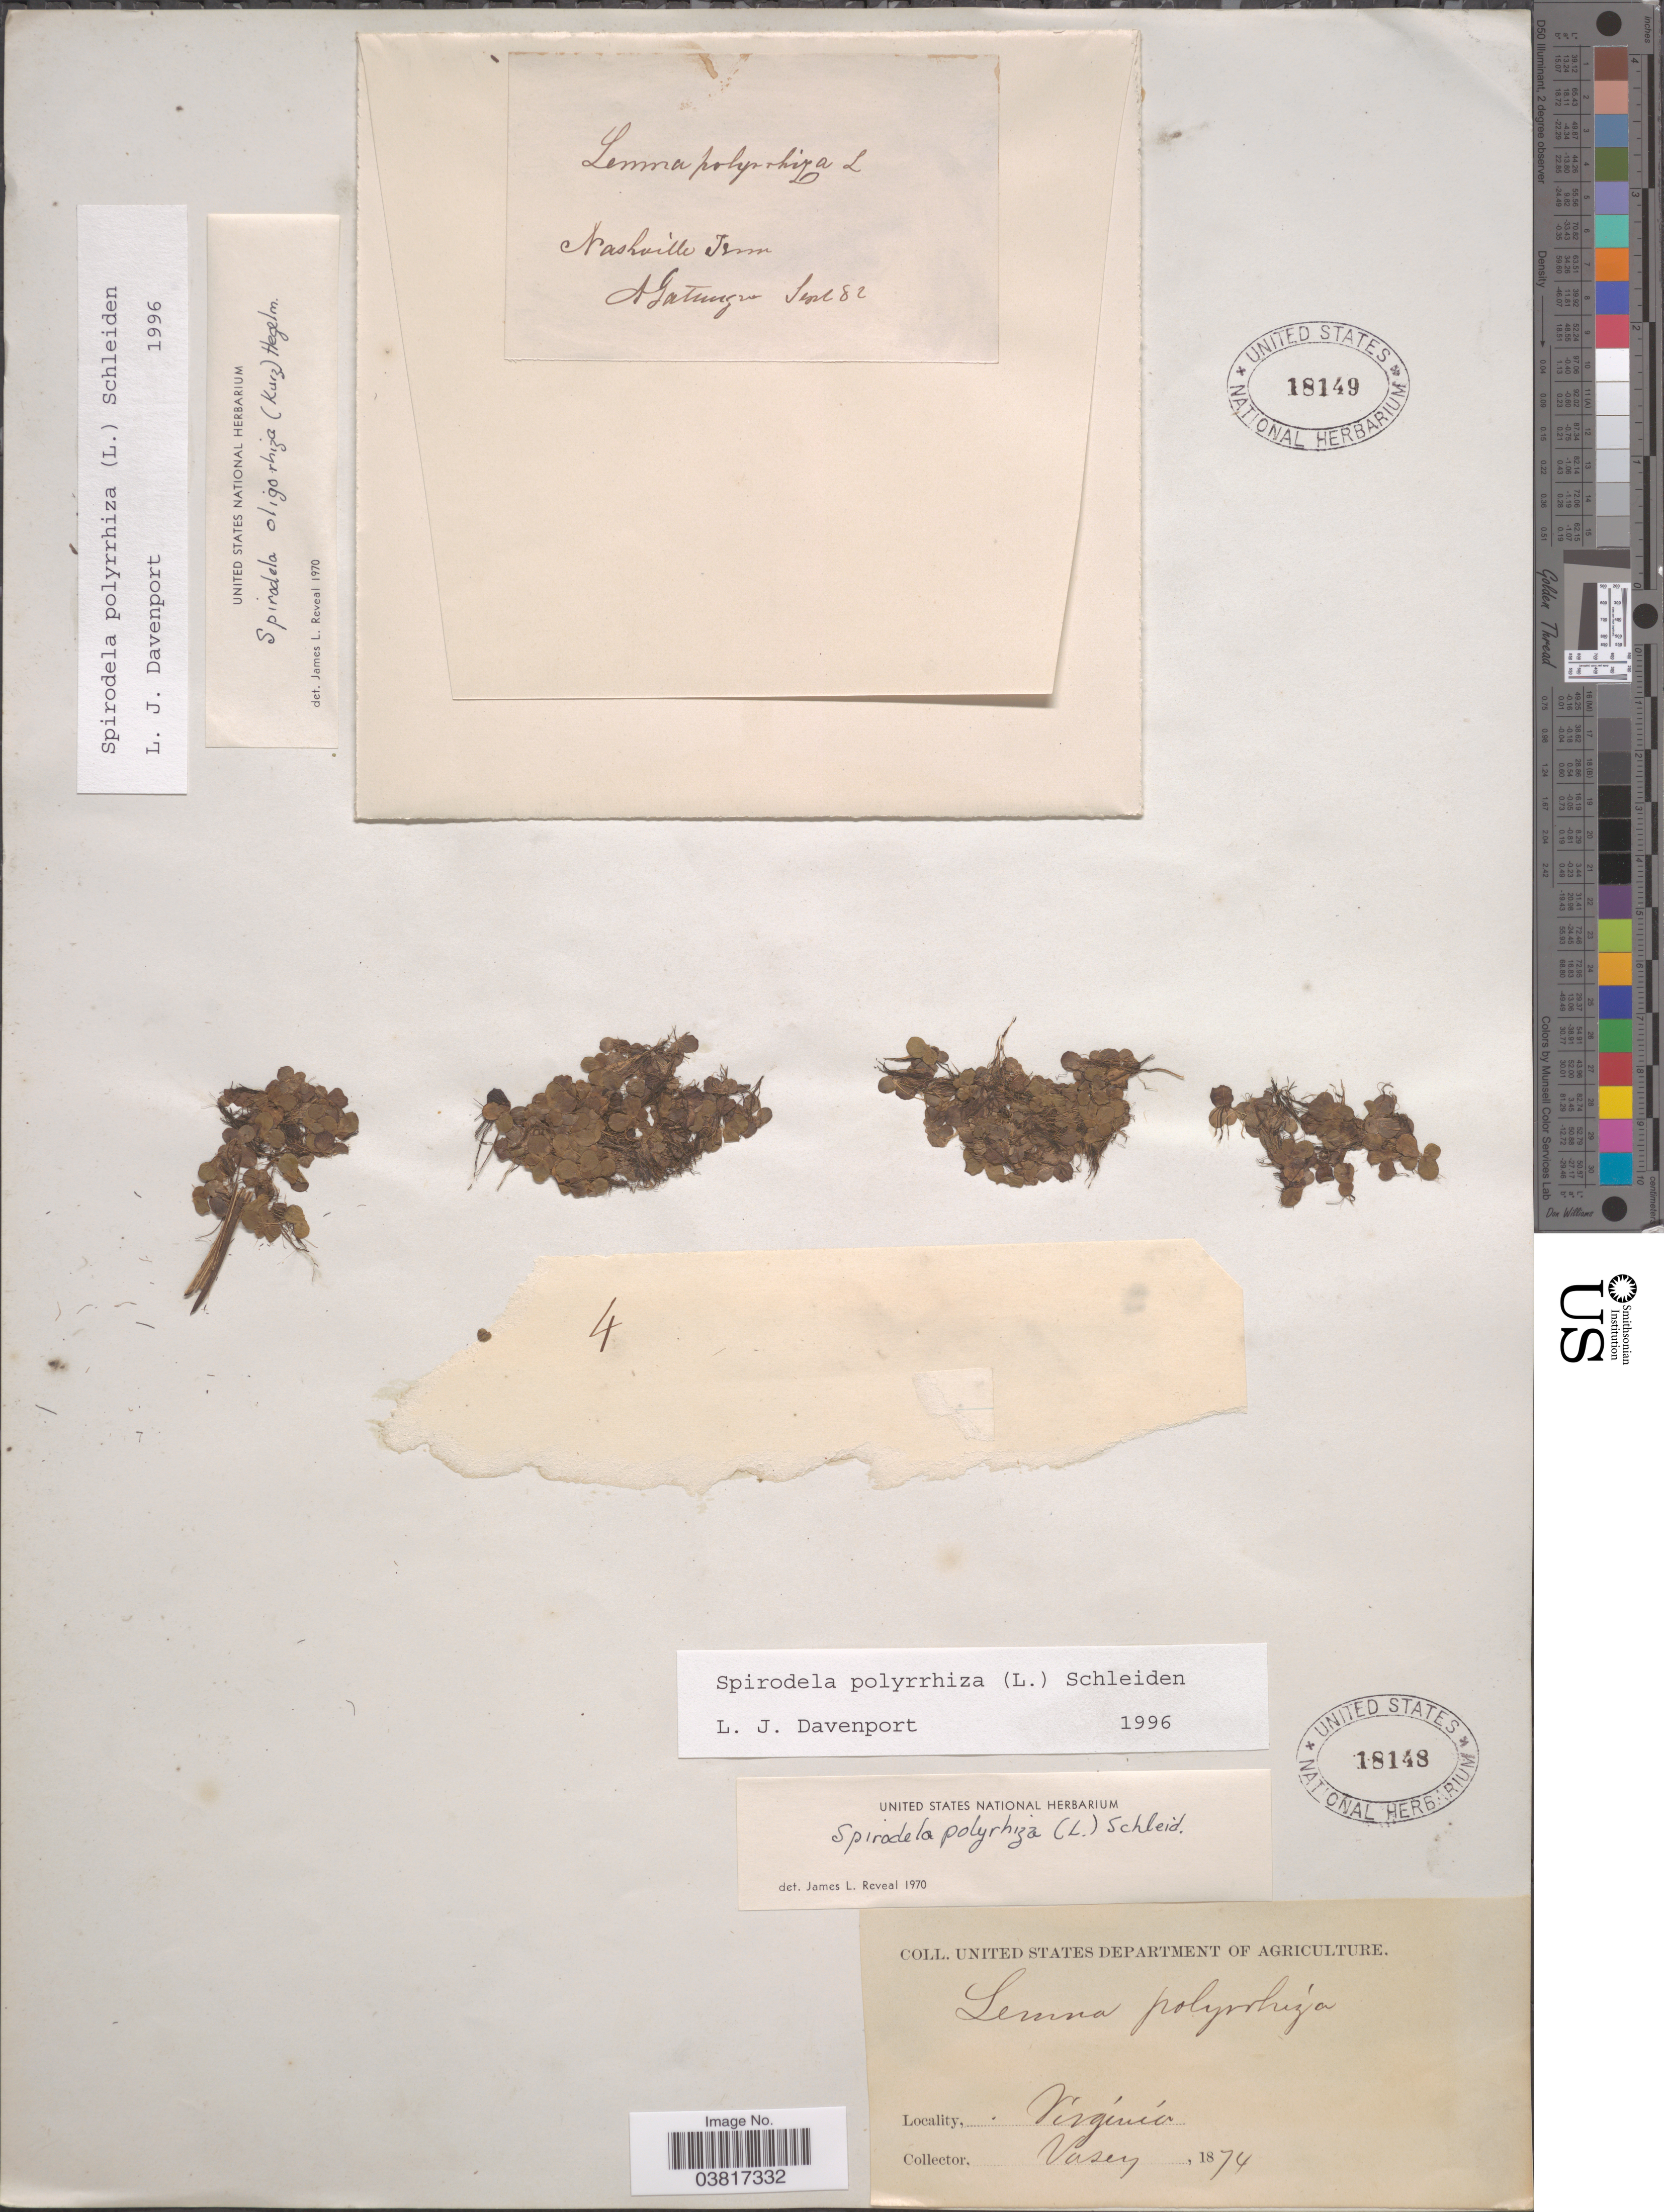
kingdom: Plantae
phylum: Tracheophyta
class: Liliopsida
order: Alismatales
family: Araceae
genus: Spirodela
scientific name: Spirodela polyrrhiza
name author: (L.) Schleid.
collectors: Vasey, --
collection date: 1874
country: United States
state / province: Virginia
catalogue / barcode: US 18148